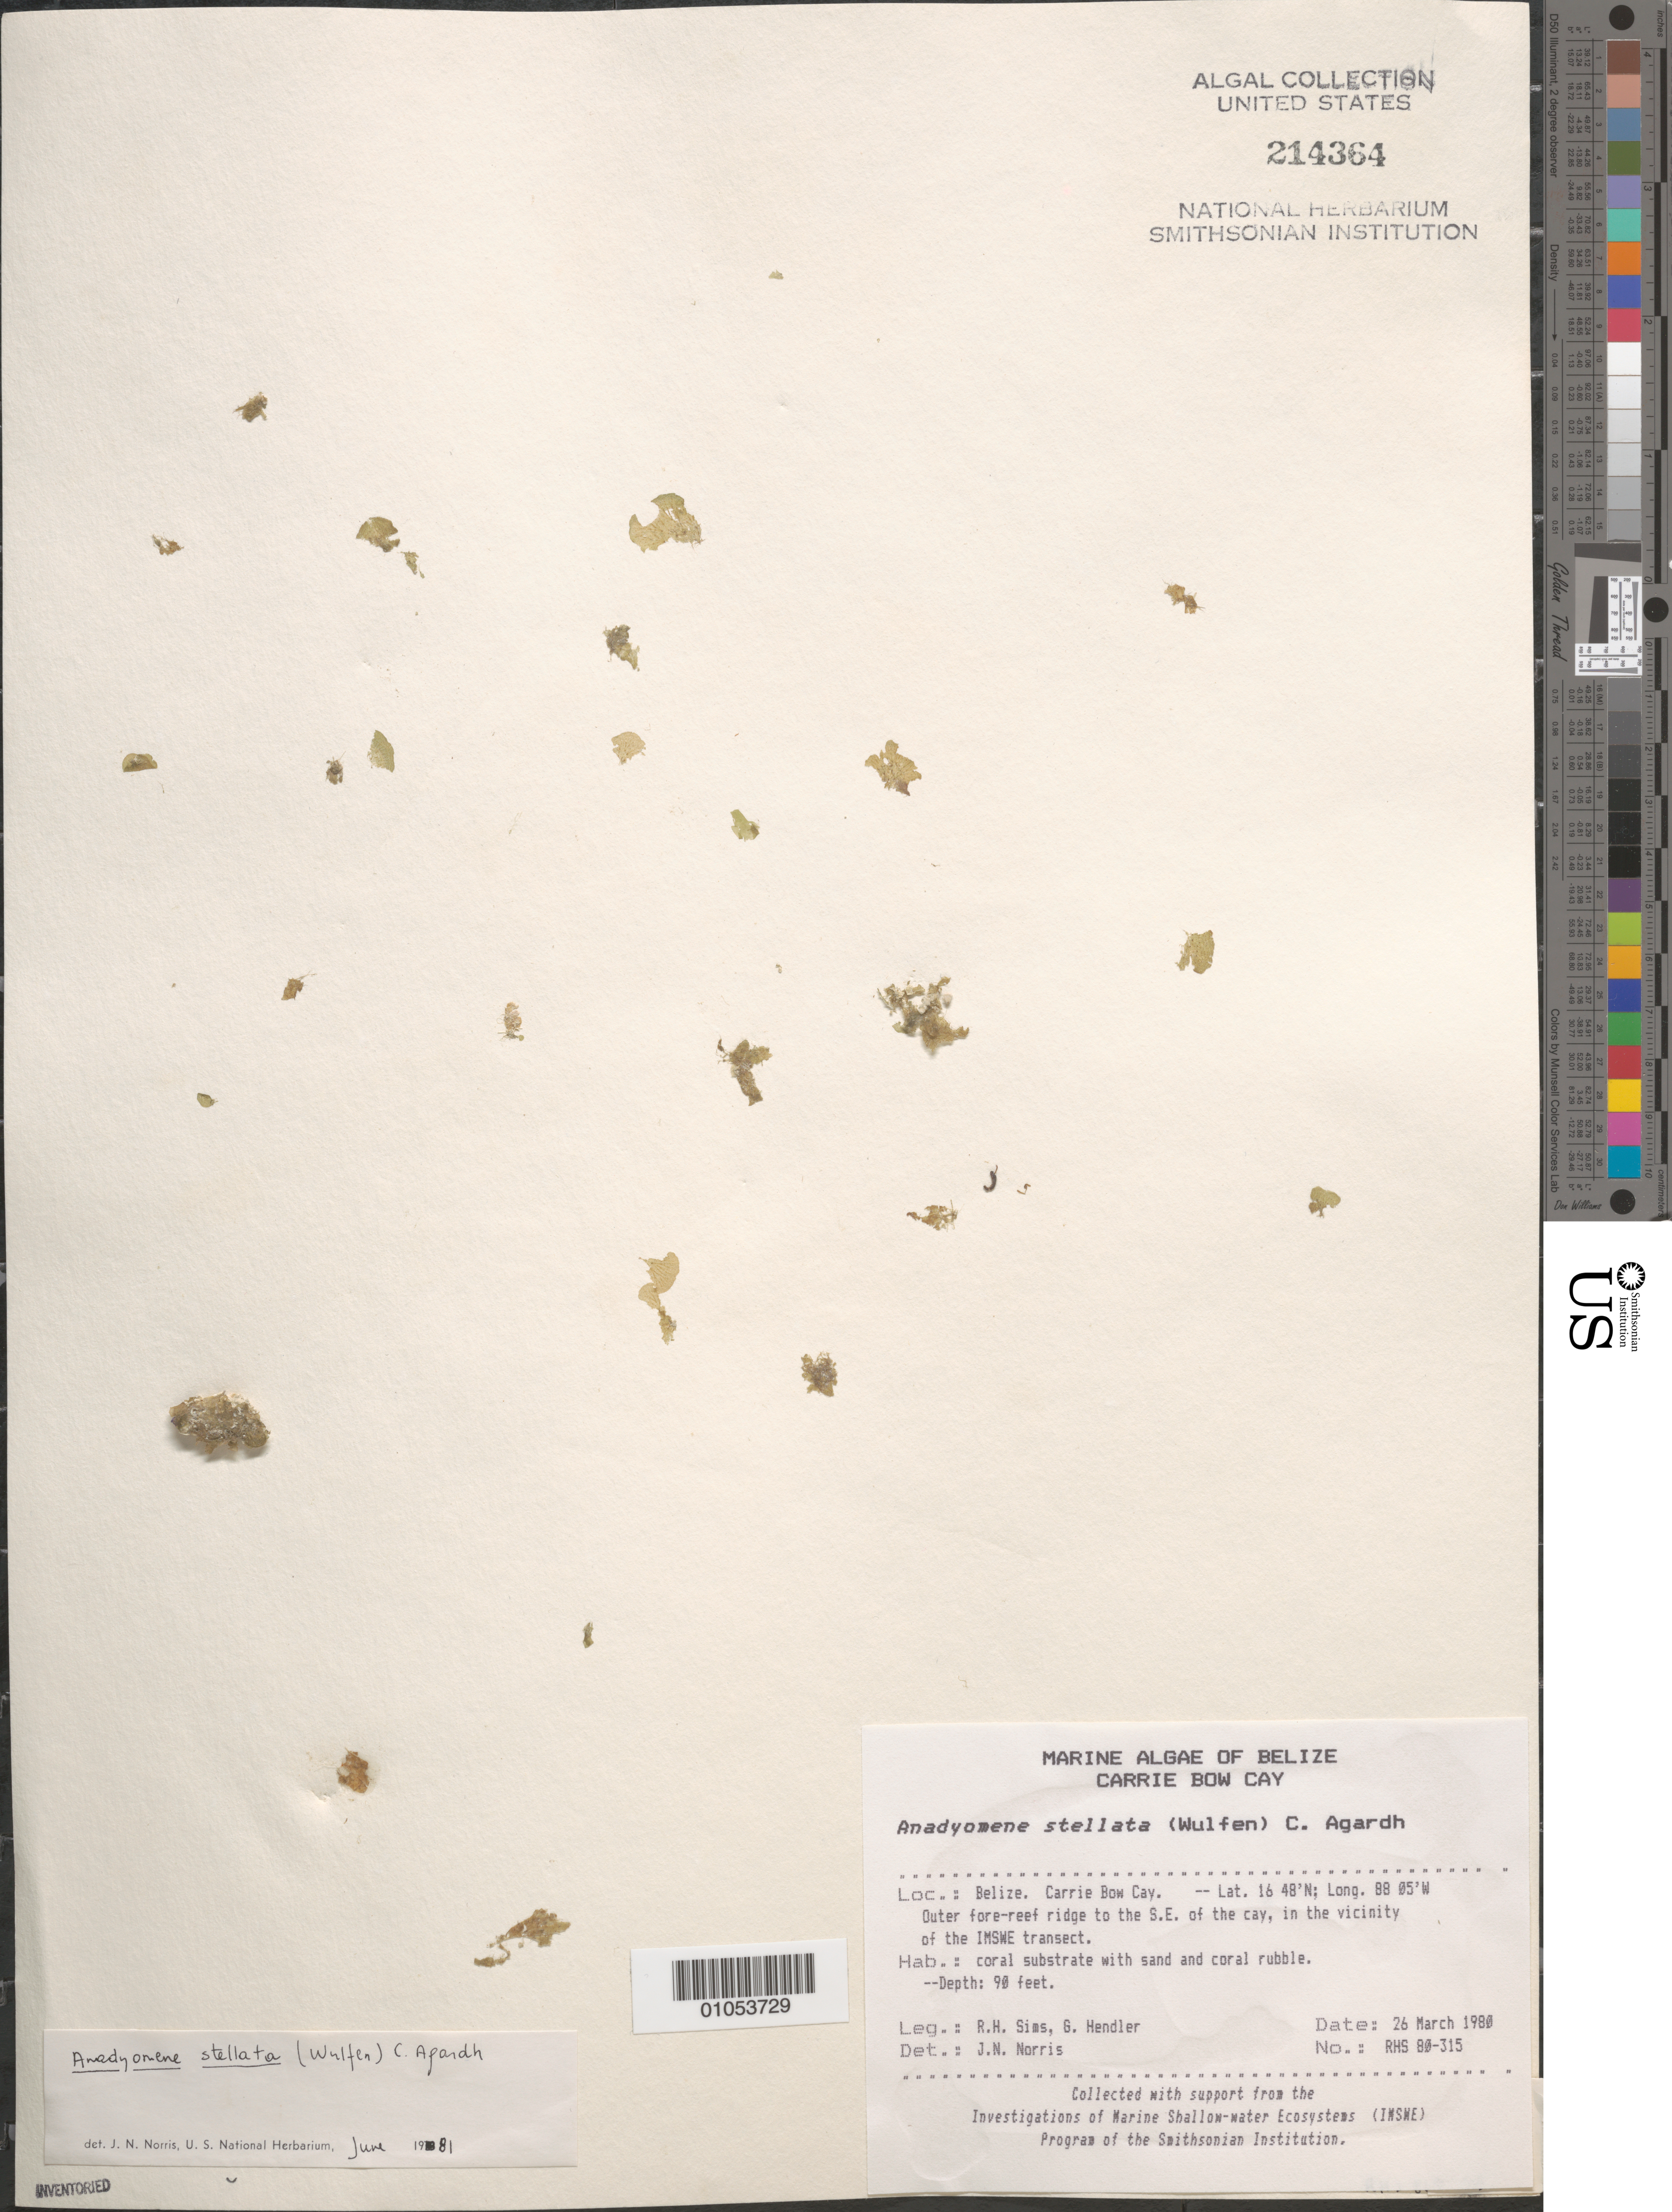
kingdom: Plantae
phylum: Chlorophyta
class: Ulvophyceae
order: Cladophorales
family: Anadyomenaceae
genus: Anadyomene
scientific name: Anadyomene stellata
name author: (Wulfen) C. Agardh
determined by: Norris, James N.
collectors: R. H. Sims & G. Hendler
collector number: RHS 80-315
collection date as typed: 26 Mar 1980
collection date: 1980-03-26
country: Belize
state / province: Stann Creek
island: Carrie Bow Cay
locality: Outer fore-reef ridge to southeast of Carrie Bow Cay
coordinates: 16 48'N, 88 05'W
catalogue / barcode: US 214364